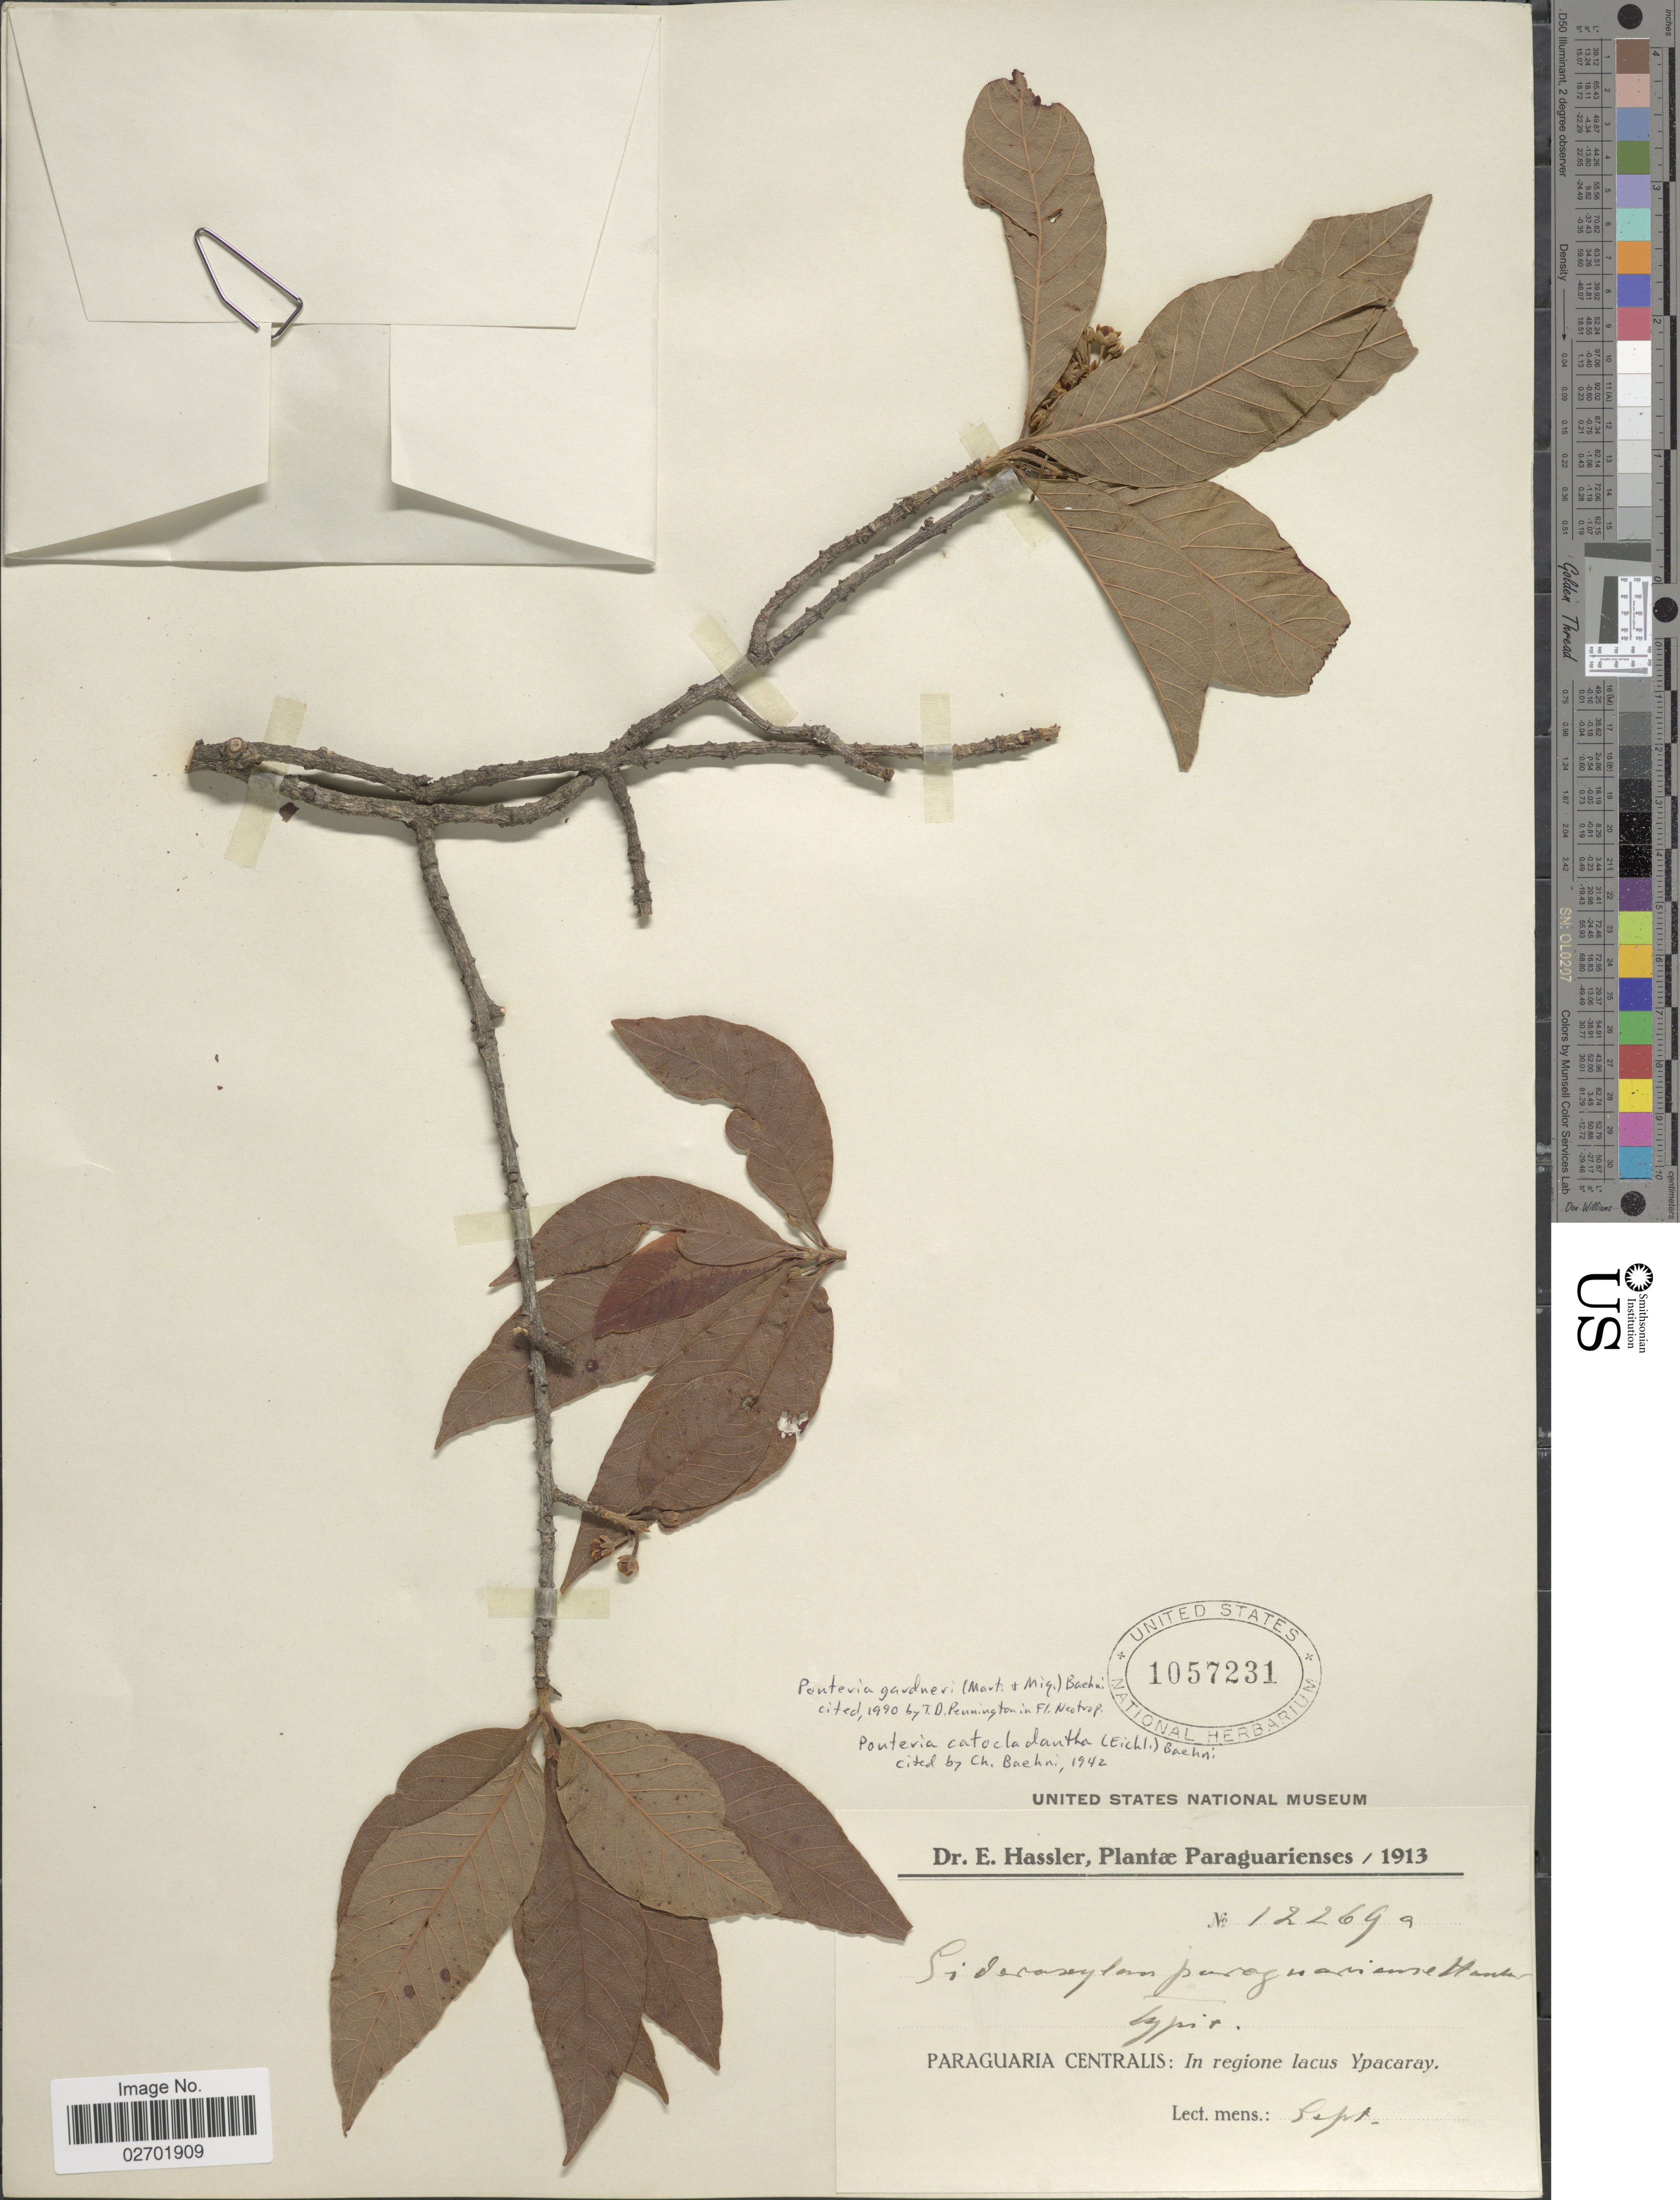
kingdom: Plantae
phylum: Tracheophyta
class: Magnoliopsida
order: Ericales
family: Sapotaceae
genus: Pouteria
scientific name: Pouteria gardneri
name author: (Mart. & Miq.) Baehni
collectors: E. Hassler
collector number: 12269a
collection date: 1913-09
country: Paraguay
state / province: Paraguari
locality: Paraguaria Centralis: In regione lacus Yparacay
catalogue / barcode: US 1057231